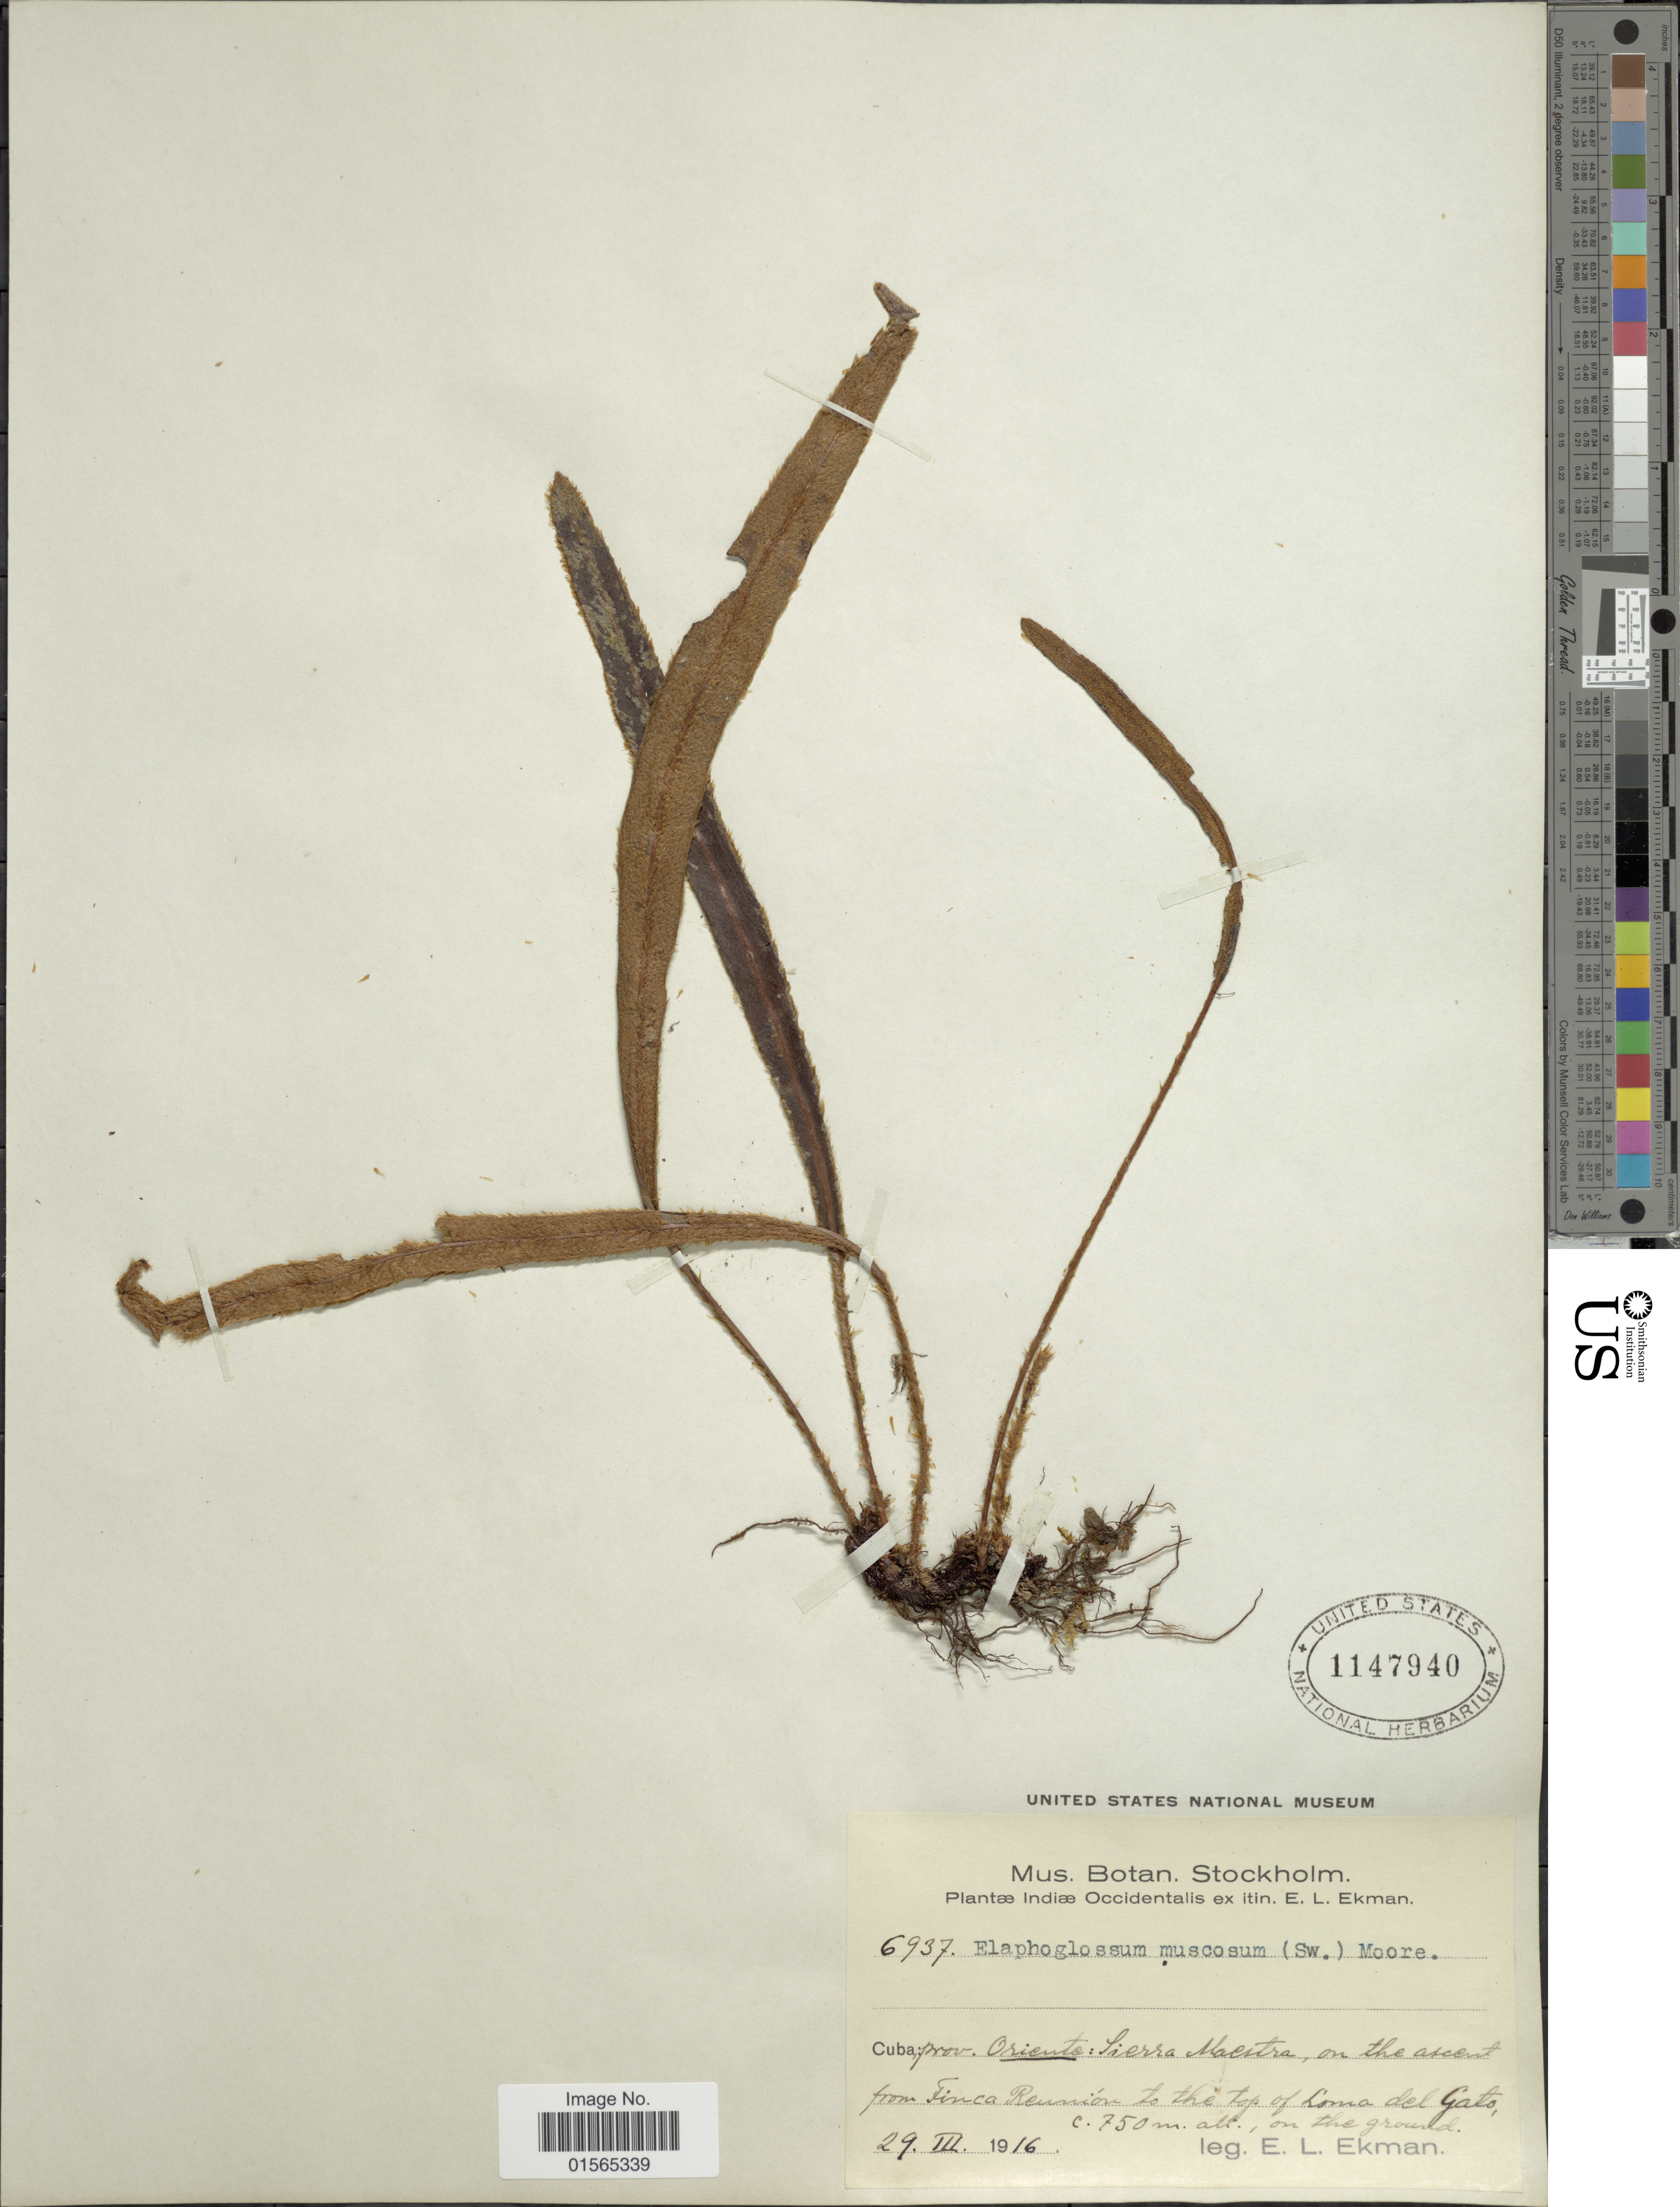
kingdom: Plantae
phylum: Tracheophyta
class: Polypodiopsida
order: Polypodiales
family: Dryopteridaceae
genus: Elaphoglossum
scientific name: Elaphoglossum eggersii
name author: (Baker) Christ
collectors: E. L. Ekman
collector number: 6937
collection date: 1916-03-29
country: Cuba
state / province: Oriente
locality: Sierra Maestra, on the ascent from Finca Reunion to the top of Loma del Gato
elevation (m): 750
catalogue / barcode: US 1147940